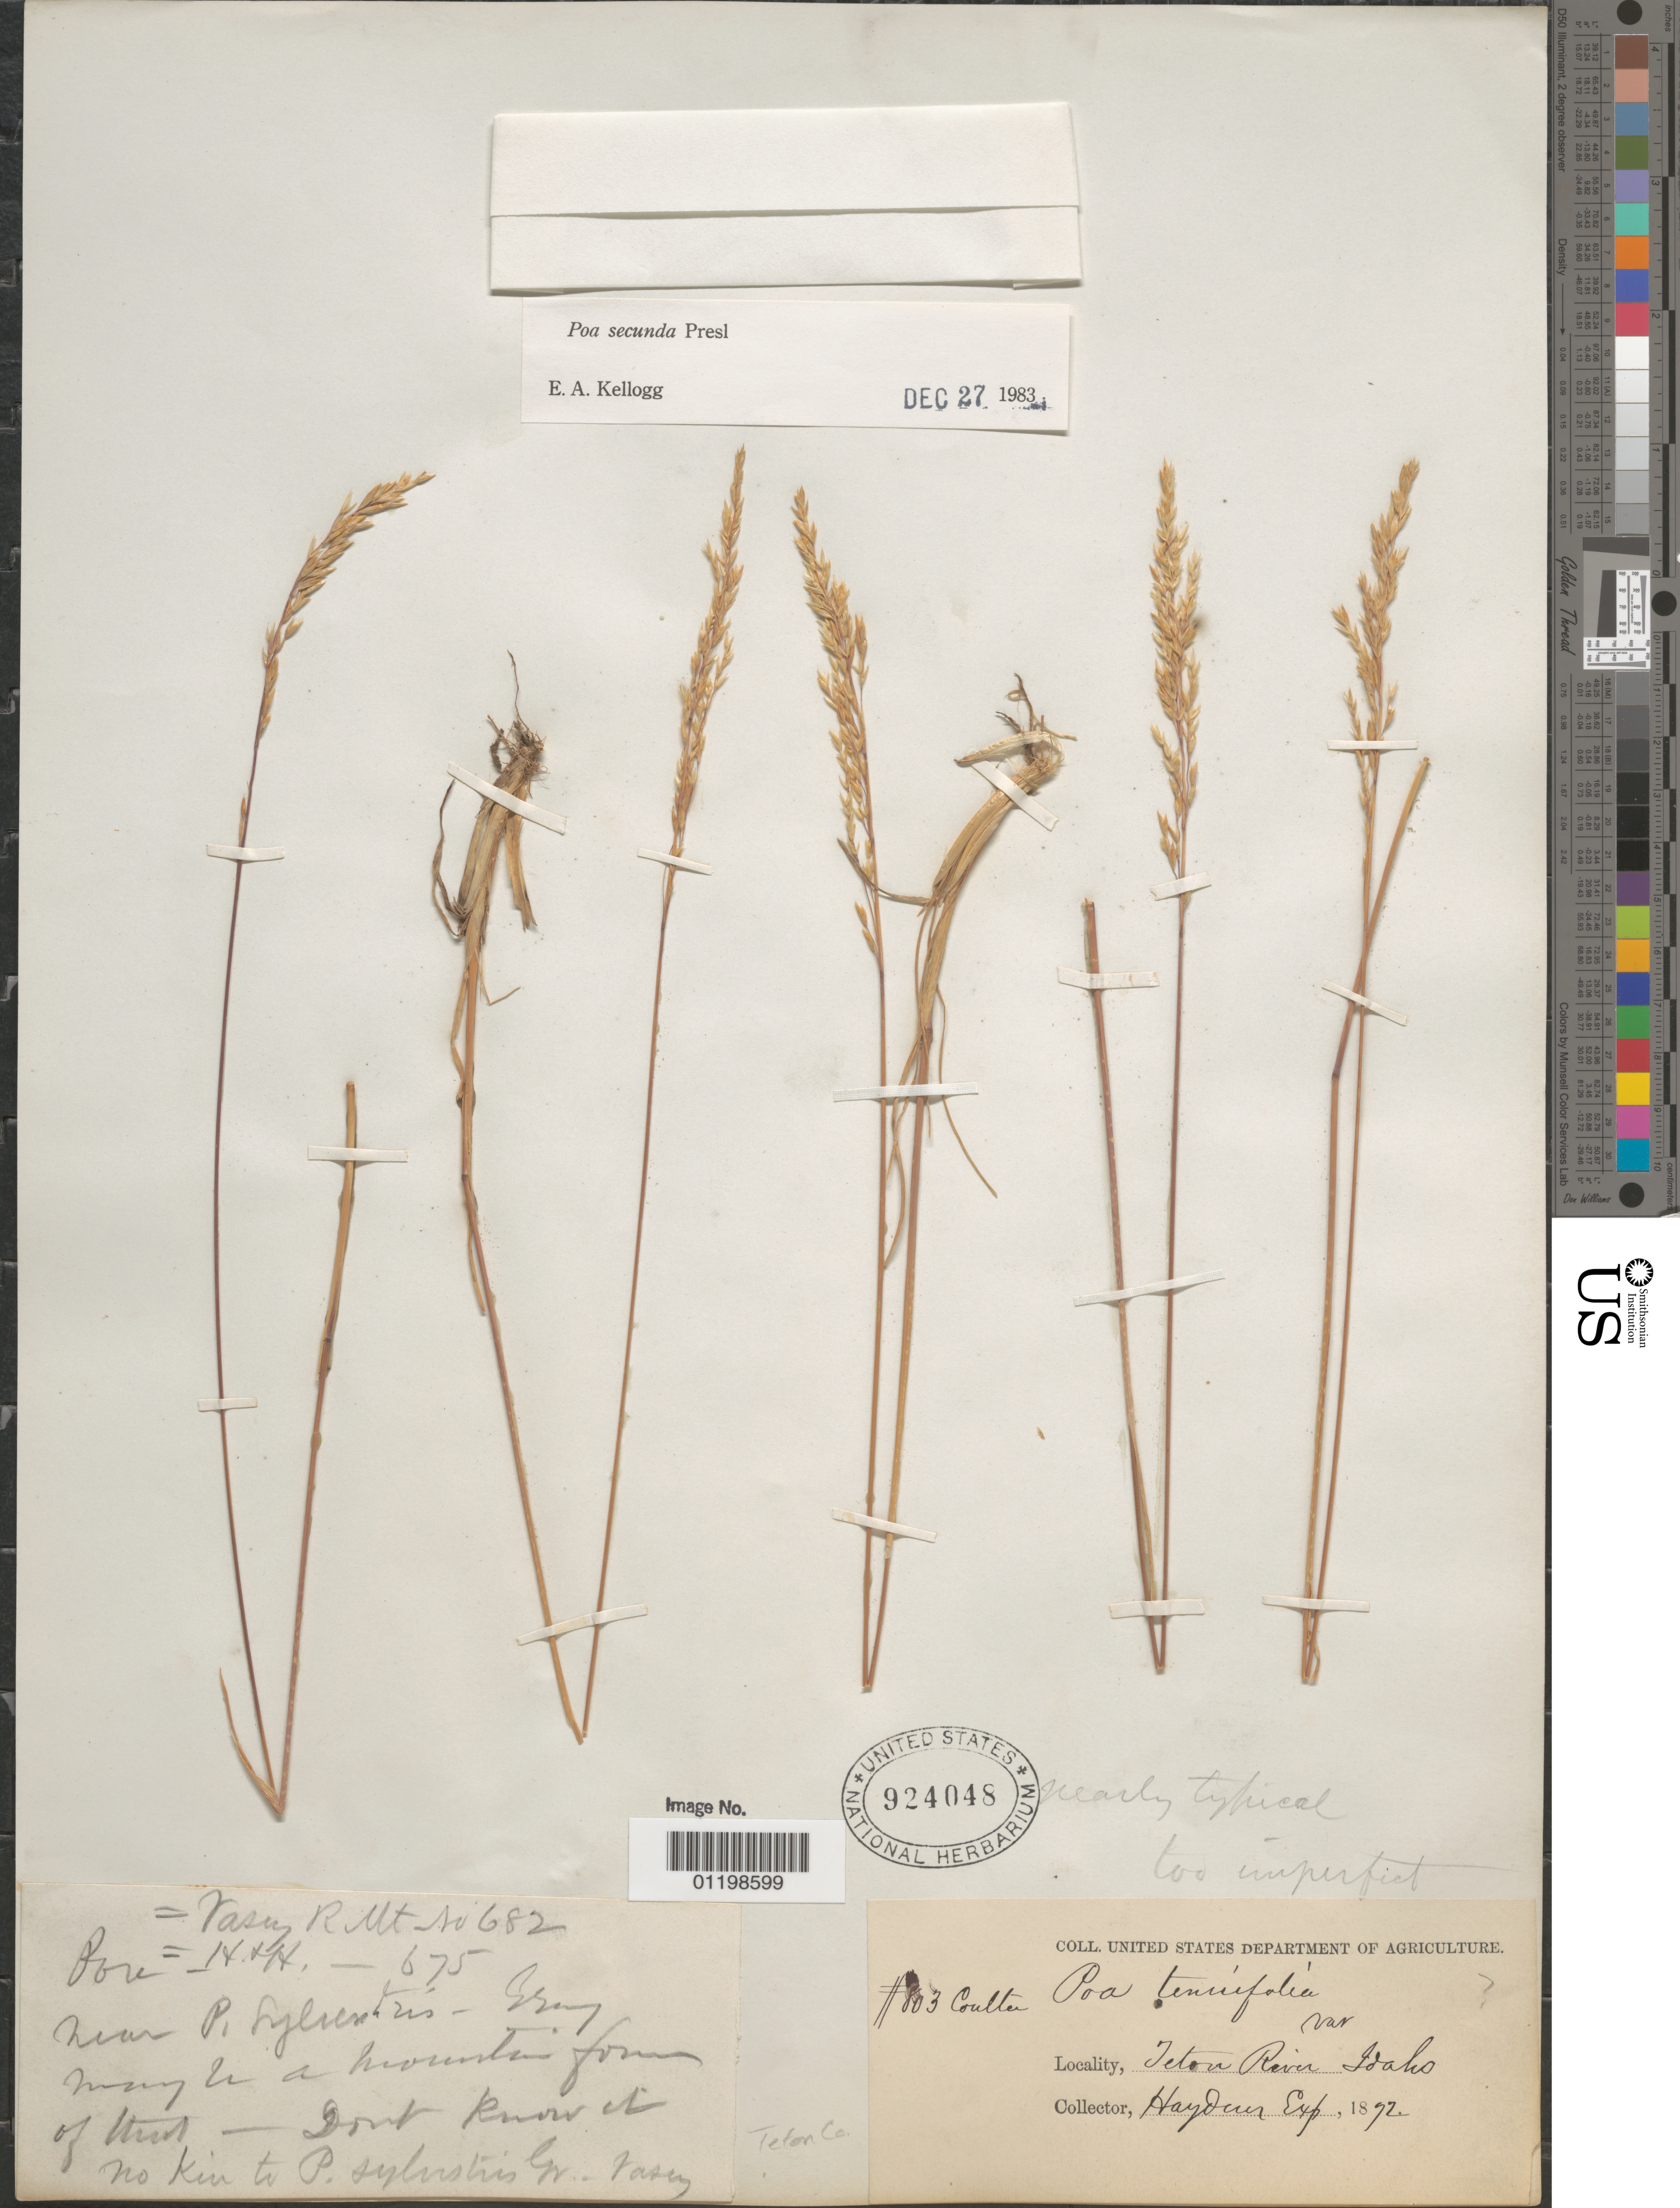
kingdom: Plantae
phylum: Tracheophyta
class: Liliopsida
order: Poales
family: Poaceae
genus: Poa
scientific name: Poa secunda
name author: J. Presl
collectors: Hayden's Exped.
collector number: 803 Coulter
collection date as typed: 1872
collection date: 1872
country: United States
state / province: Idaho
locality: Teton River.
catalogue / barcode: US 924048